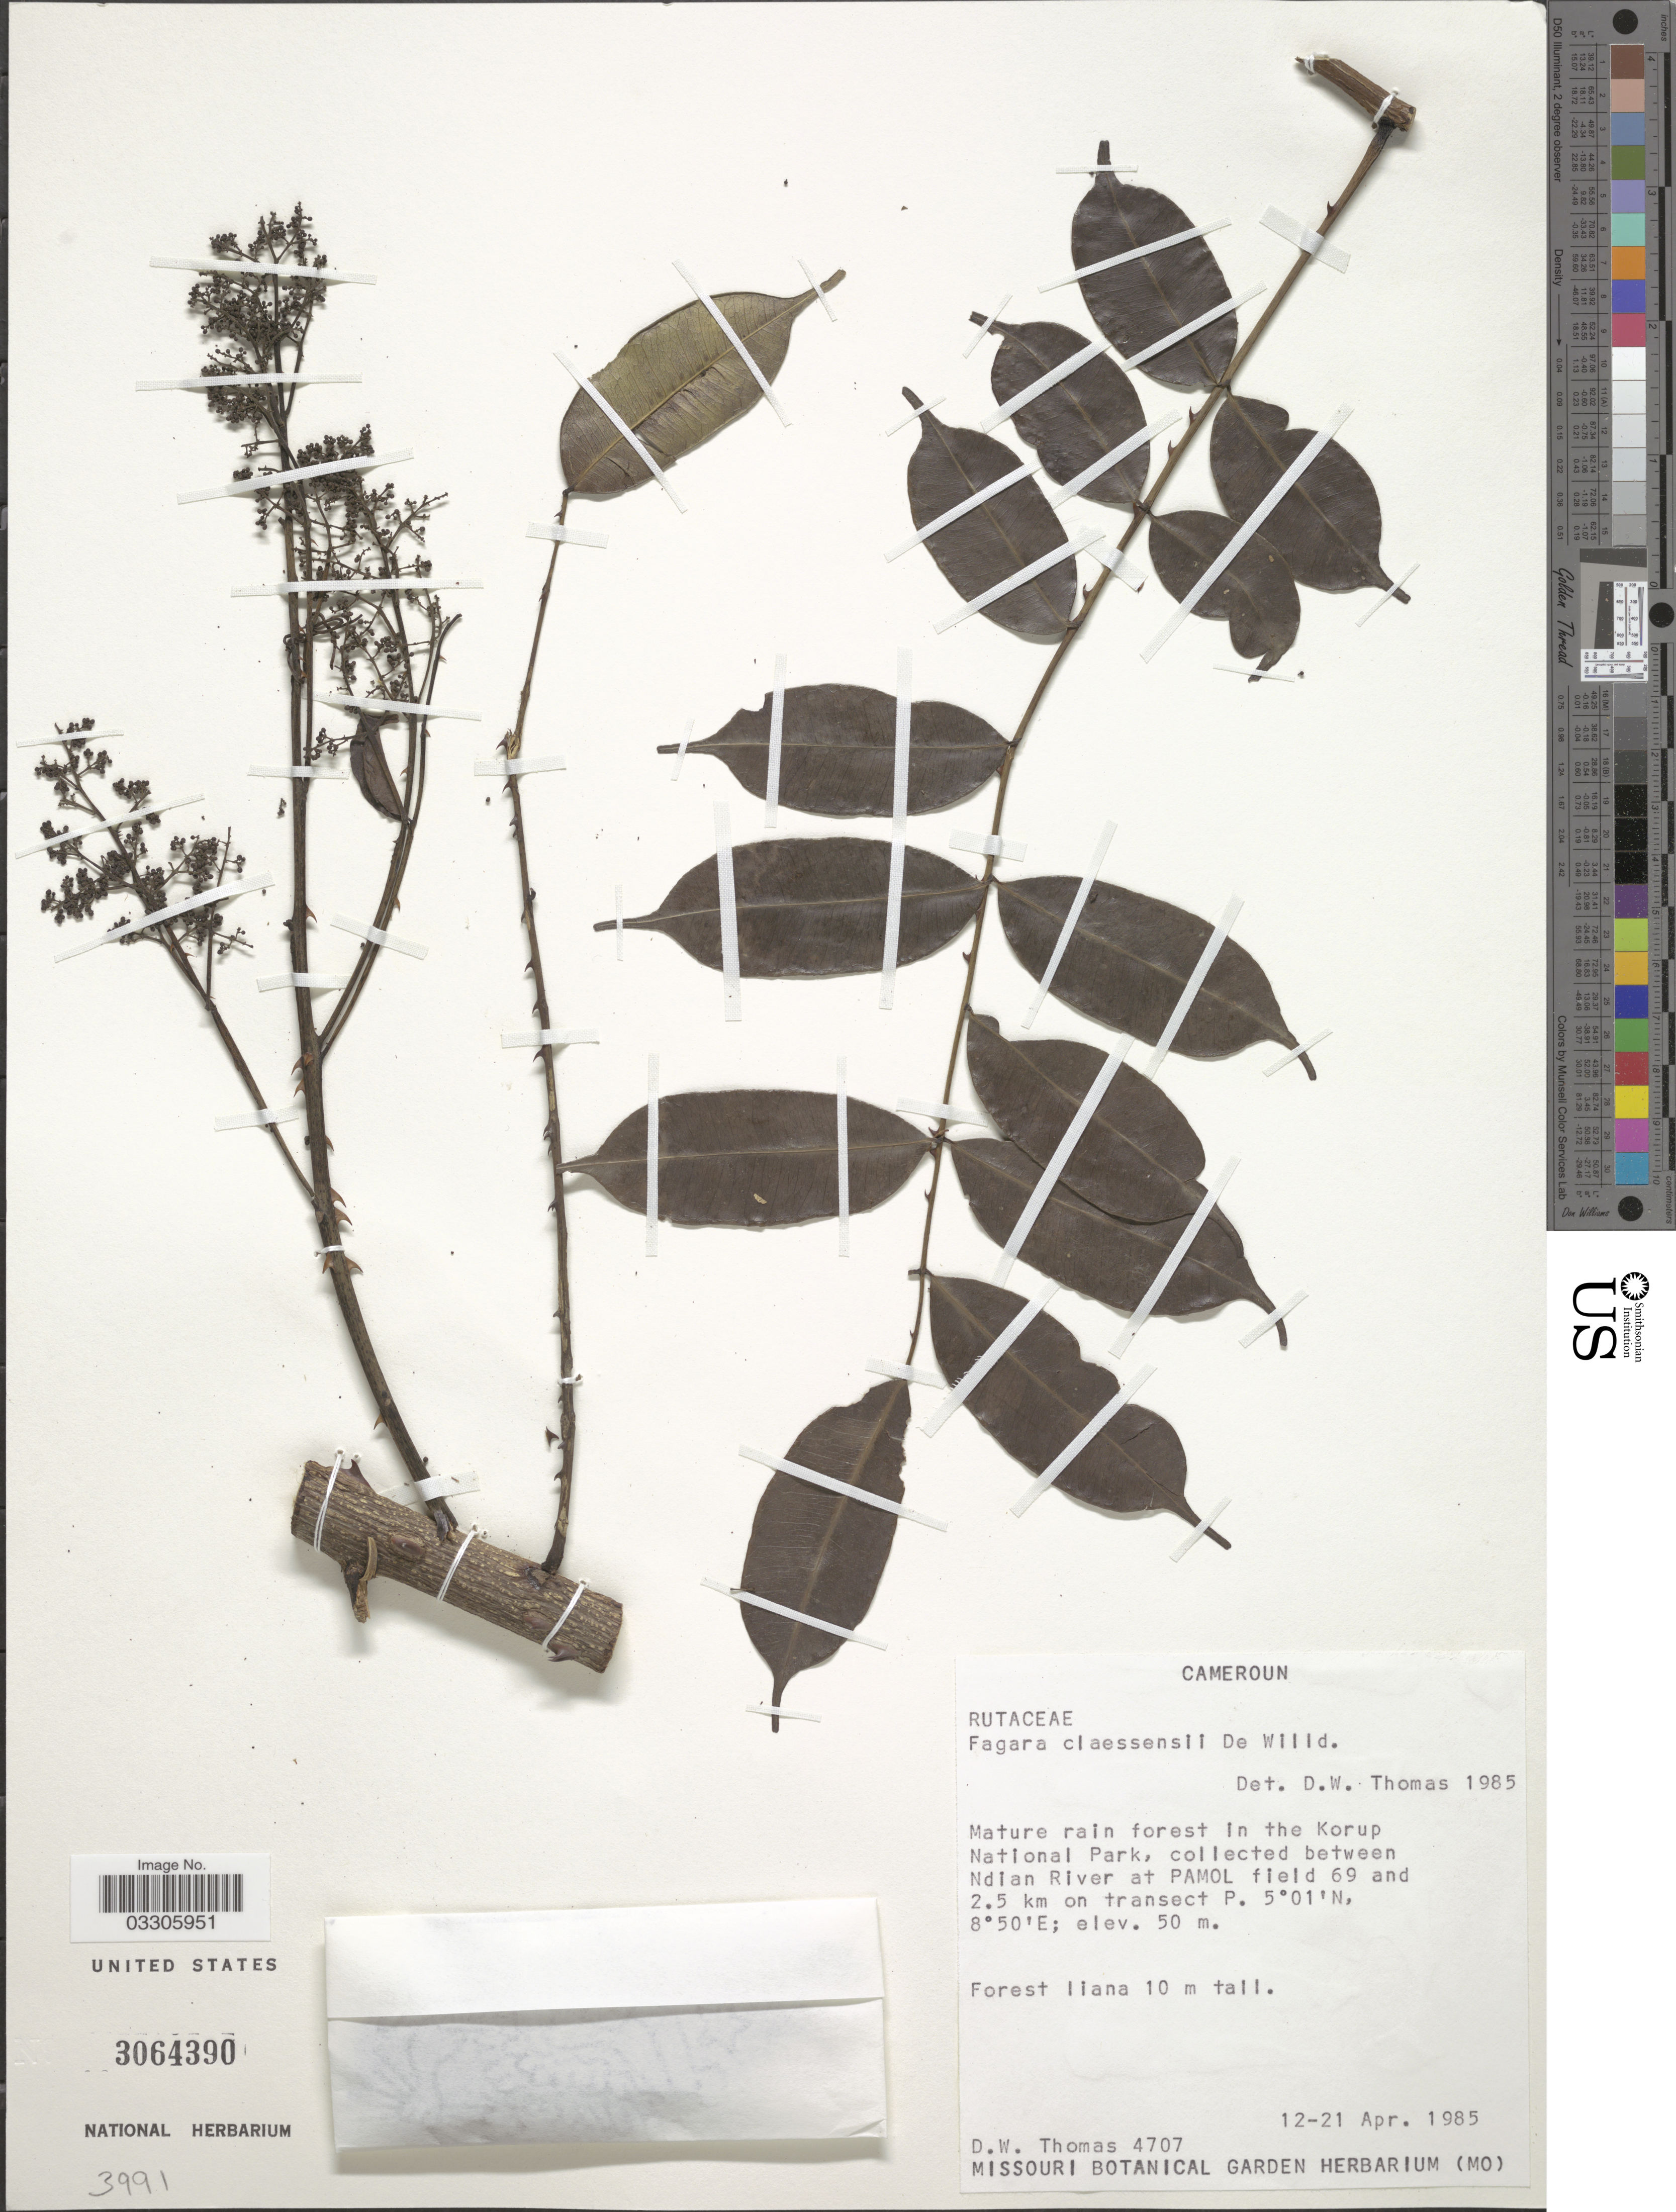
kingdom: Plantae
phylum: Tracheophyta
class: Magnoliopsida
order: Sapindales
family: Rutaceae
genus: Zanthoxylum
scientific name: Zanthoxylum claessensii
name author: (De Wild.) P.G. Waterman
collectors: D. W. Thomas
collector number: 4707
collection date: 1985-04-12/1985-04-21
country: Cameroon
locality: Cameroun, Mature rain forest in the Korup National Park, between Ndian River at Pamol field 69 and 2.5 km on transect P.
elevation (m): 50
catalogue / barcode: US 3064390